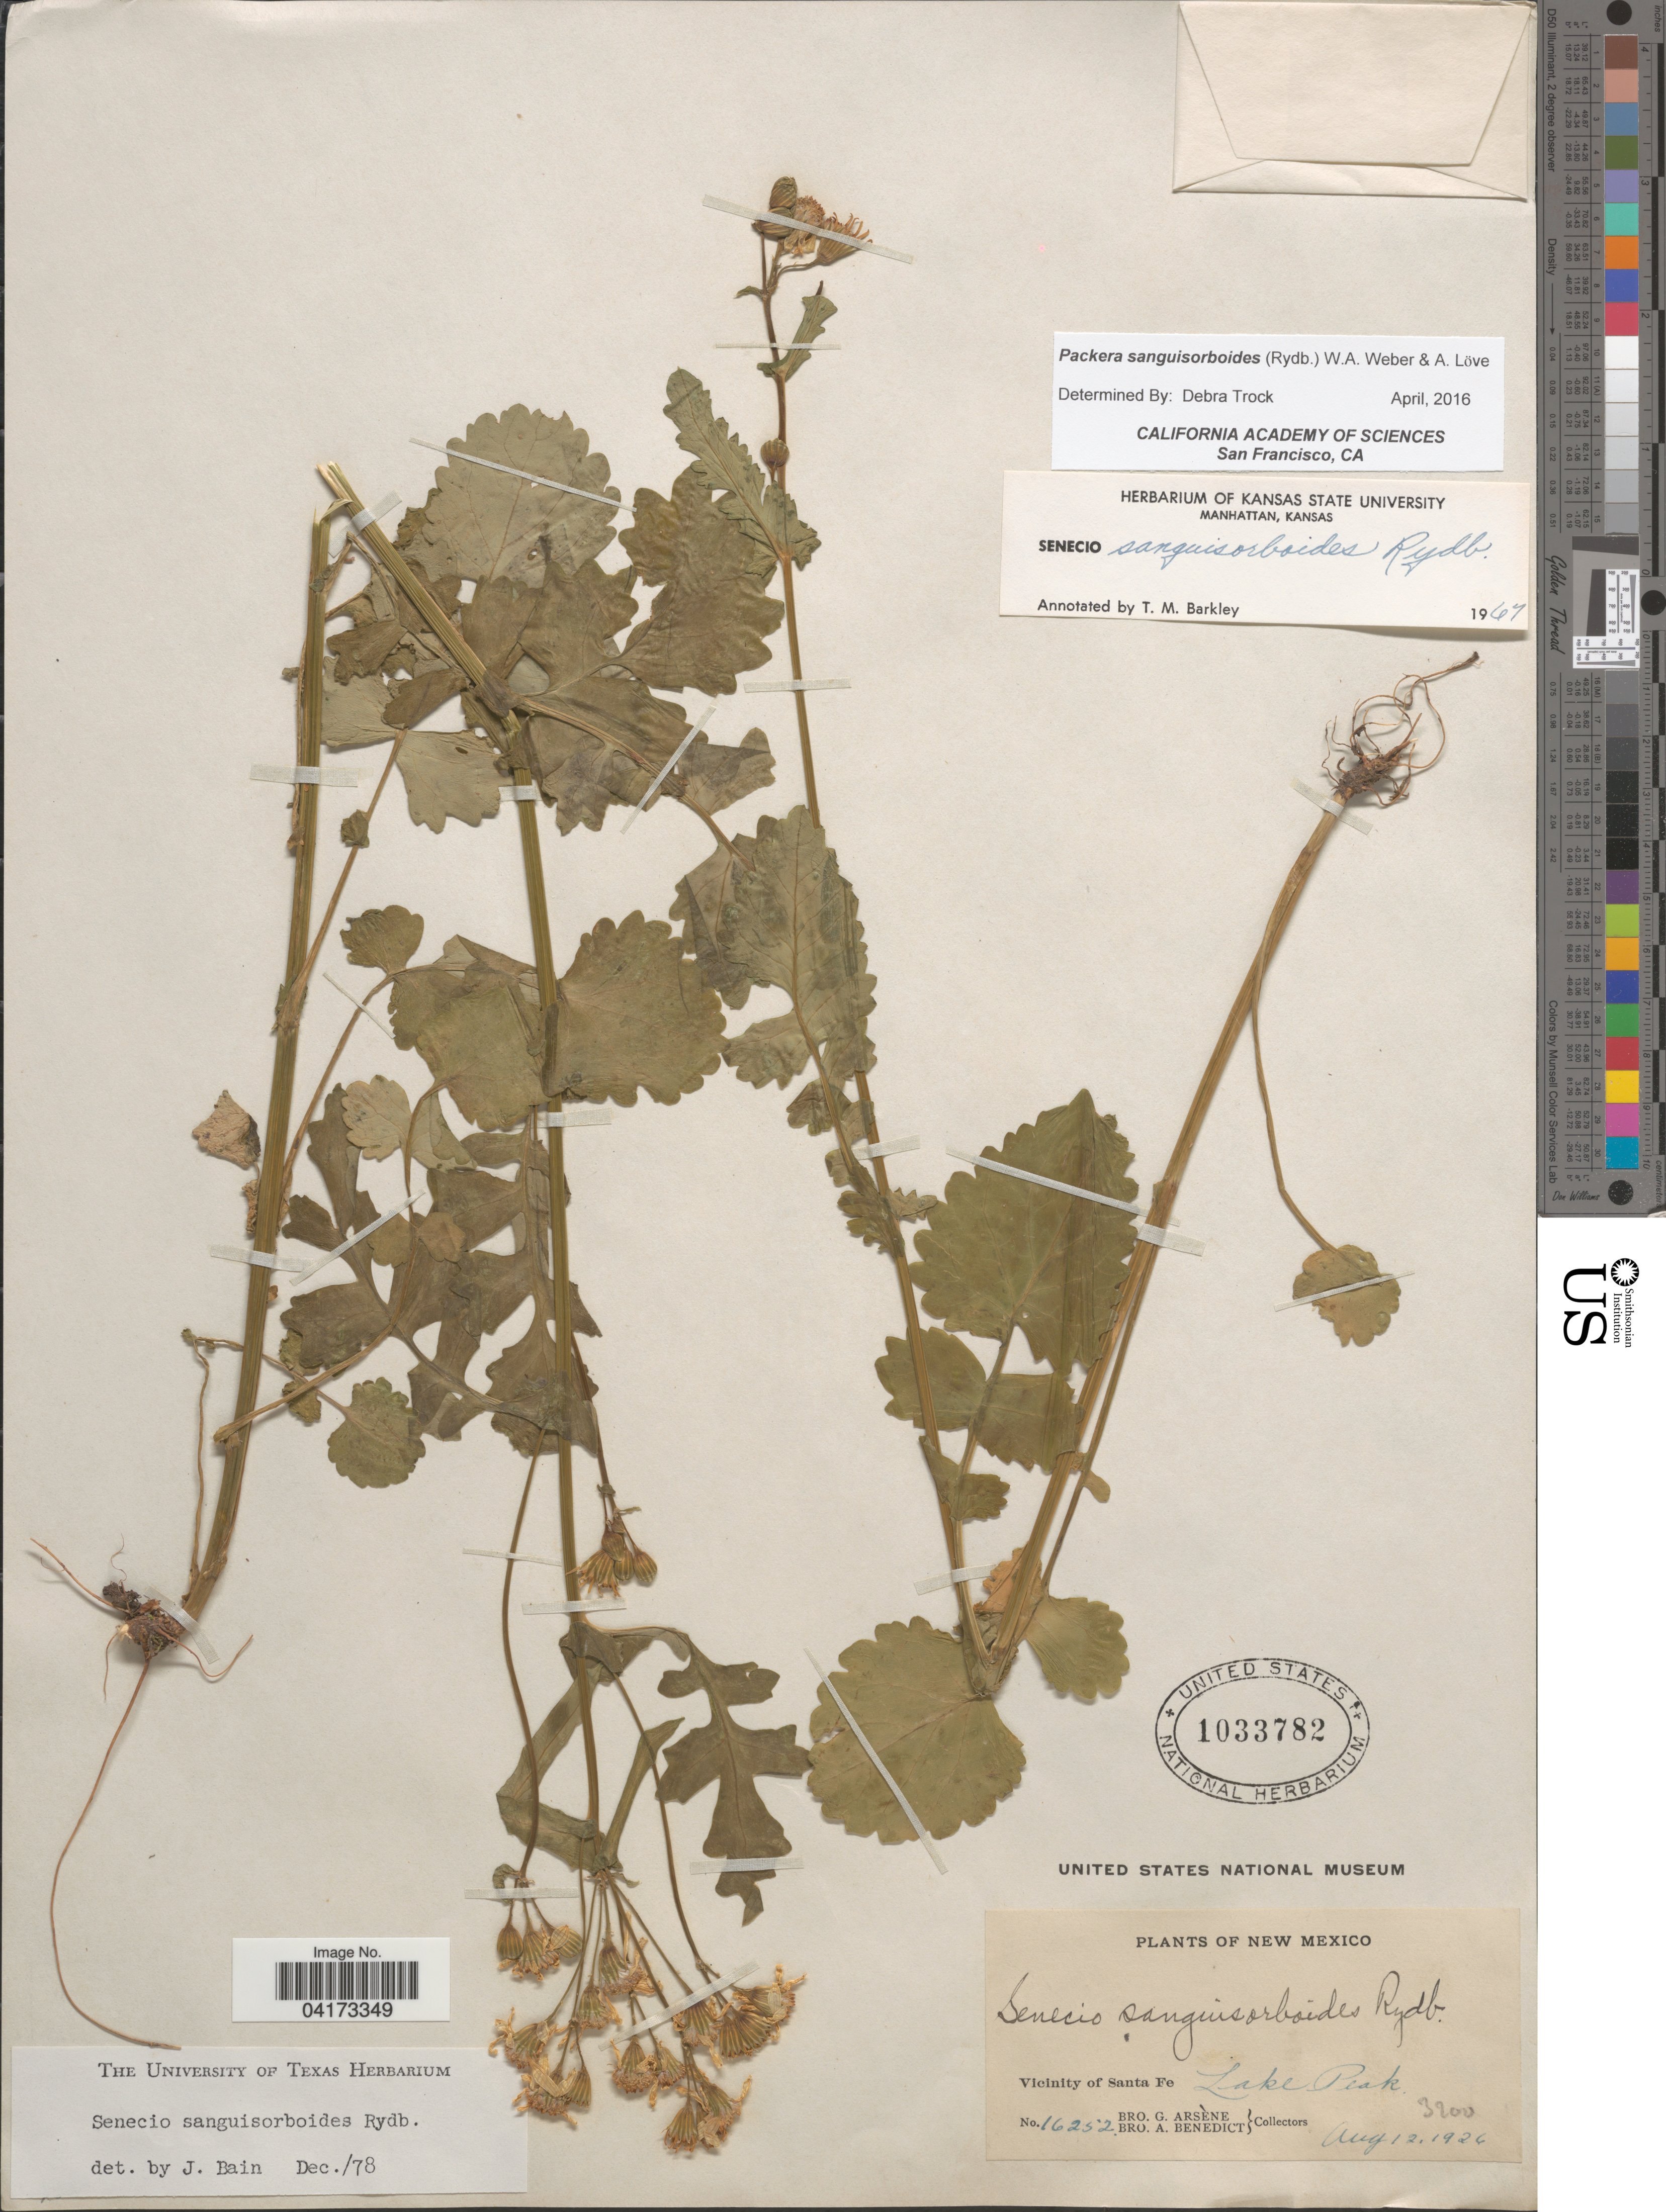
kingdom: Plantae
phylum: Tracheophyta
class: Magnoliopsida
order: Asterales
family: Asteraceae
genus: Packera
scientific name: Packera sanguisorboides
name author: (Rydb.) W.A. Weber & Á. Löve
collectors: Bro. G. Arsène & Bro. A. Benedict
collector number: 16252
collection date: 1926-08-12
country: United States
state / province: New Mexico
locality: Vicinity of Santa Fe. Lake Peak.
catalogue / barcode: US 1033782